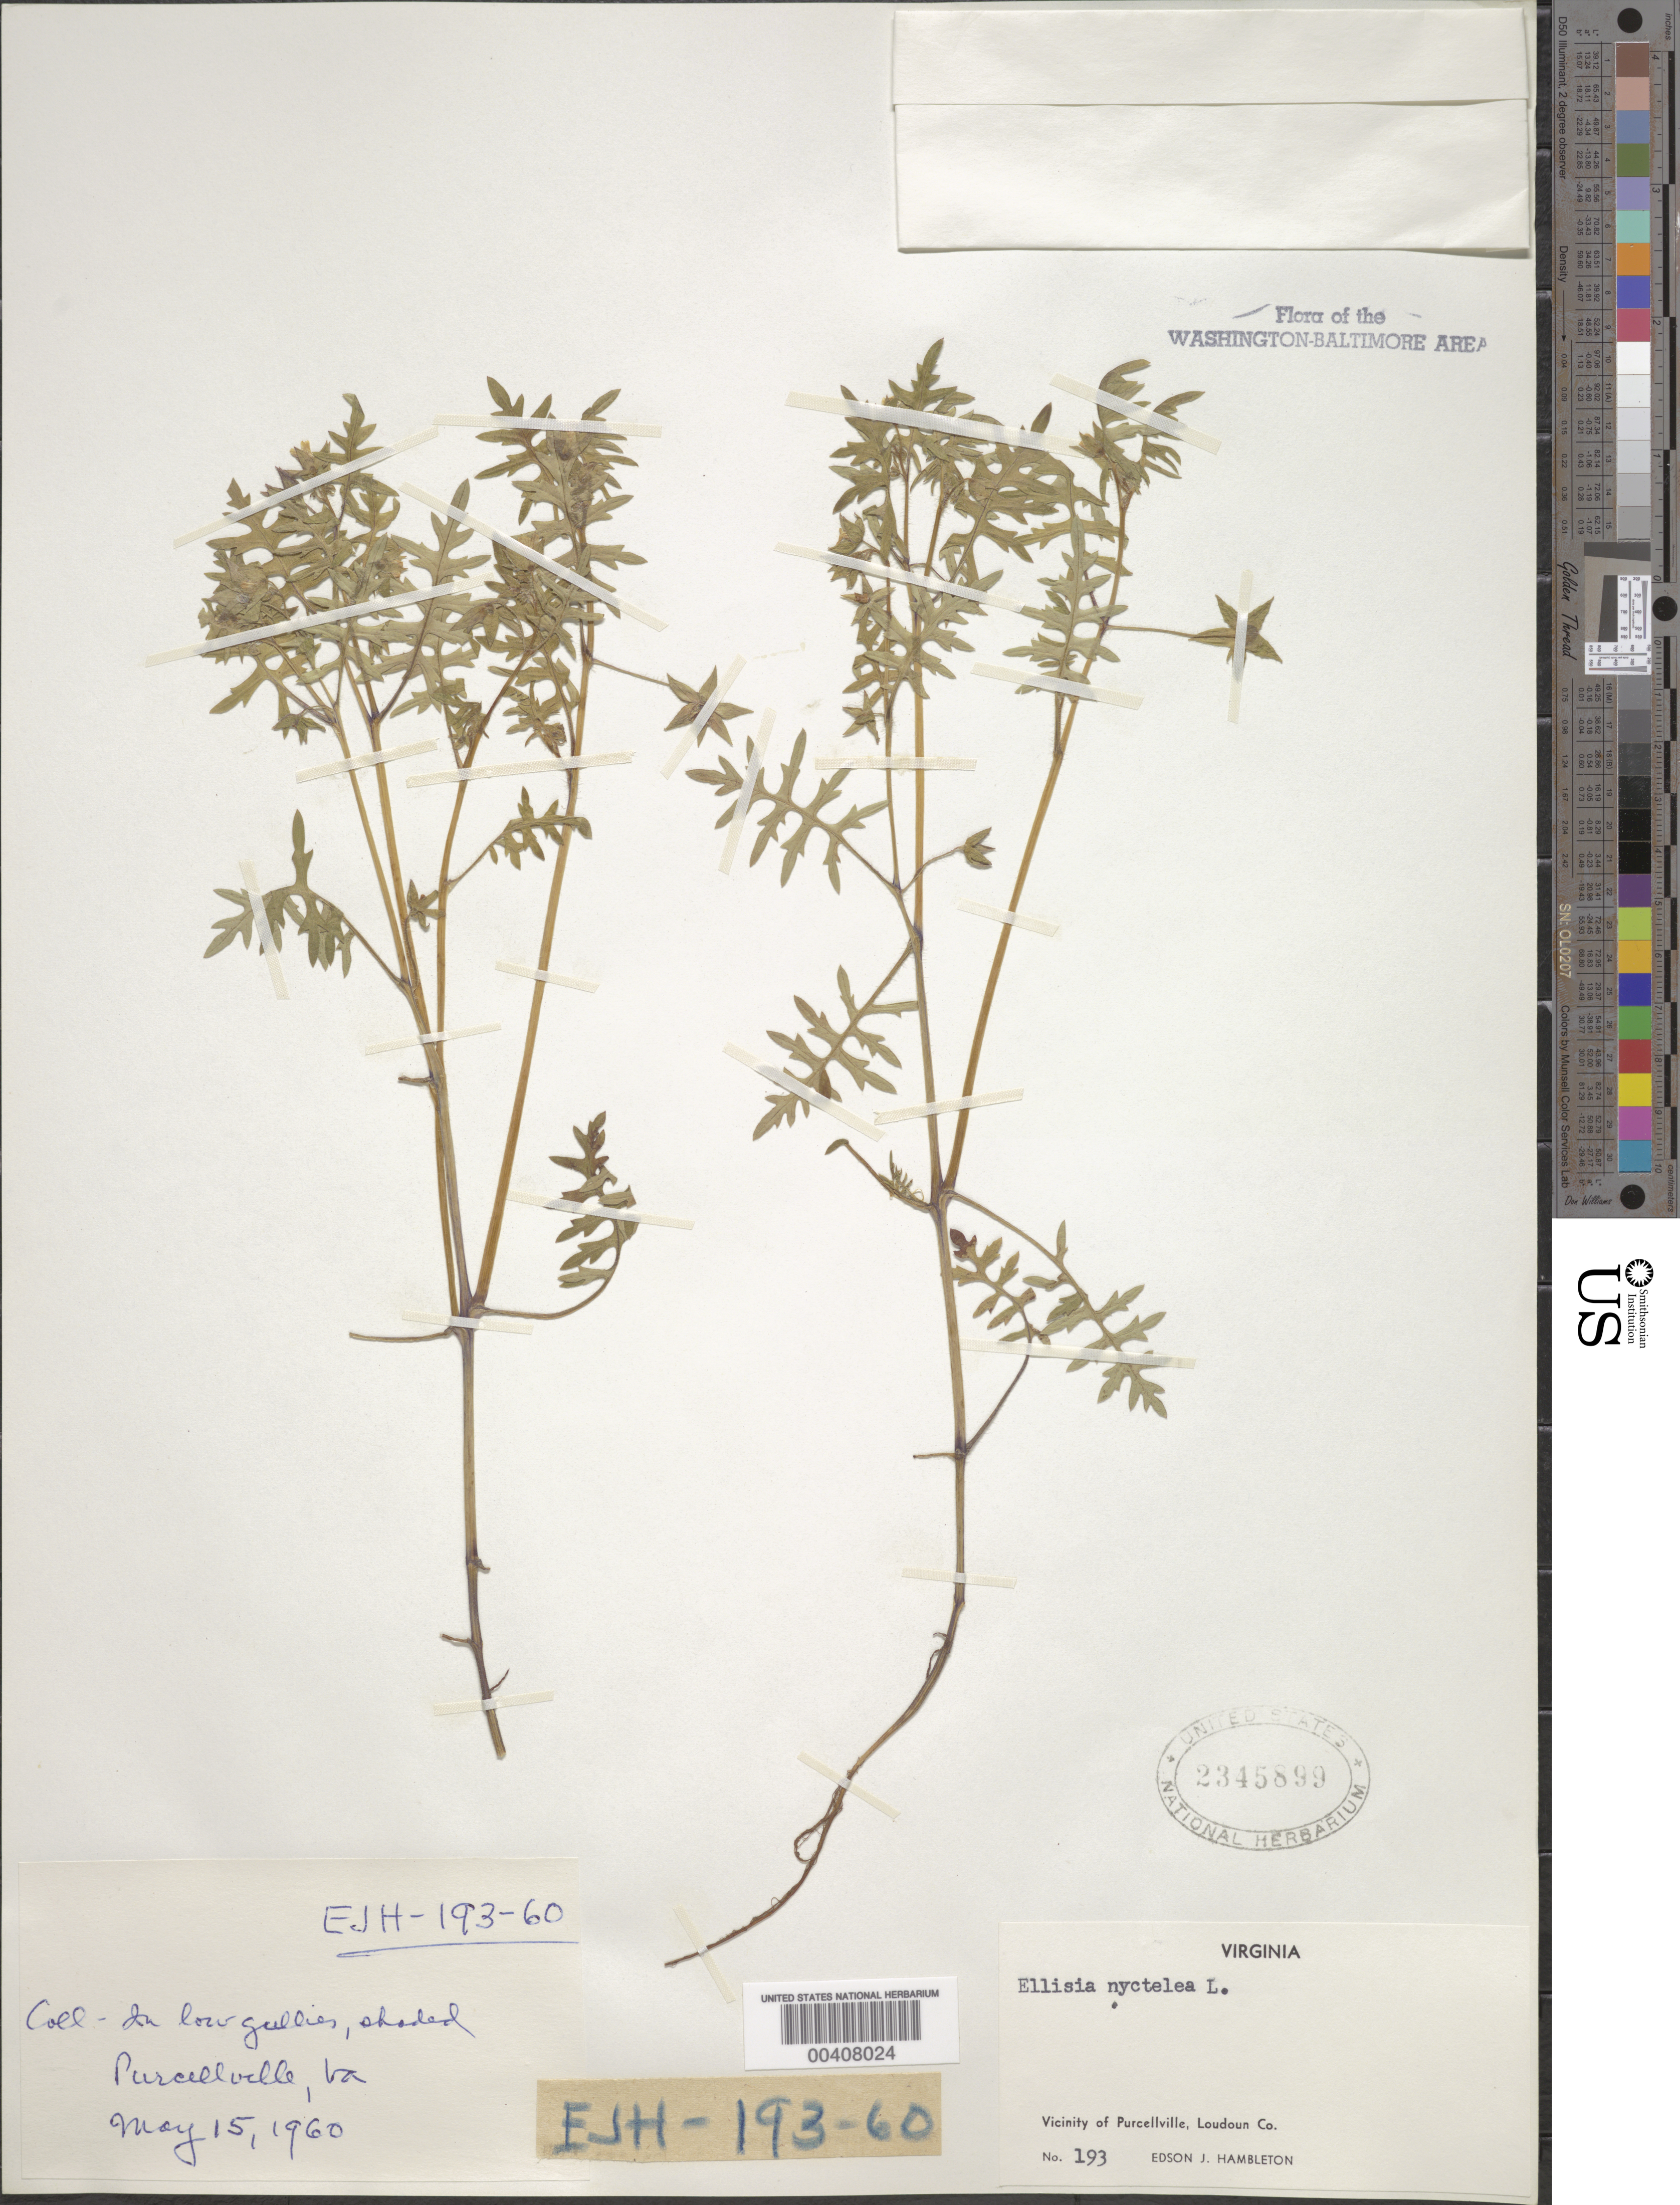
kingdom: Plantae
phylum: Tracheophyta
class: Magnoliopsida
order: Boraginales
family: Hydrophyllaceae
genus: Ellisia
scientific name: Ellisia nyctelea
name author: L.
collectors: E. Hambleton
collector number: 193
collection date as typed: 15 May 1960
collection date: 1960-05-15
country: United States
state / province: Virginia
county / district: Loudoun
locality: Purcellville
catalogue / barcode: US 2345899